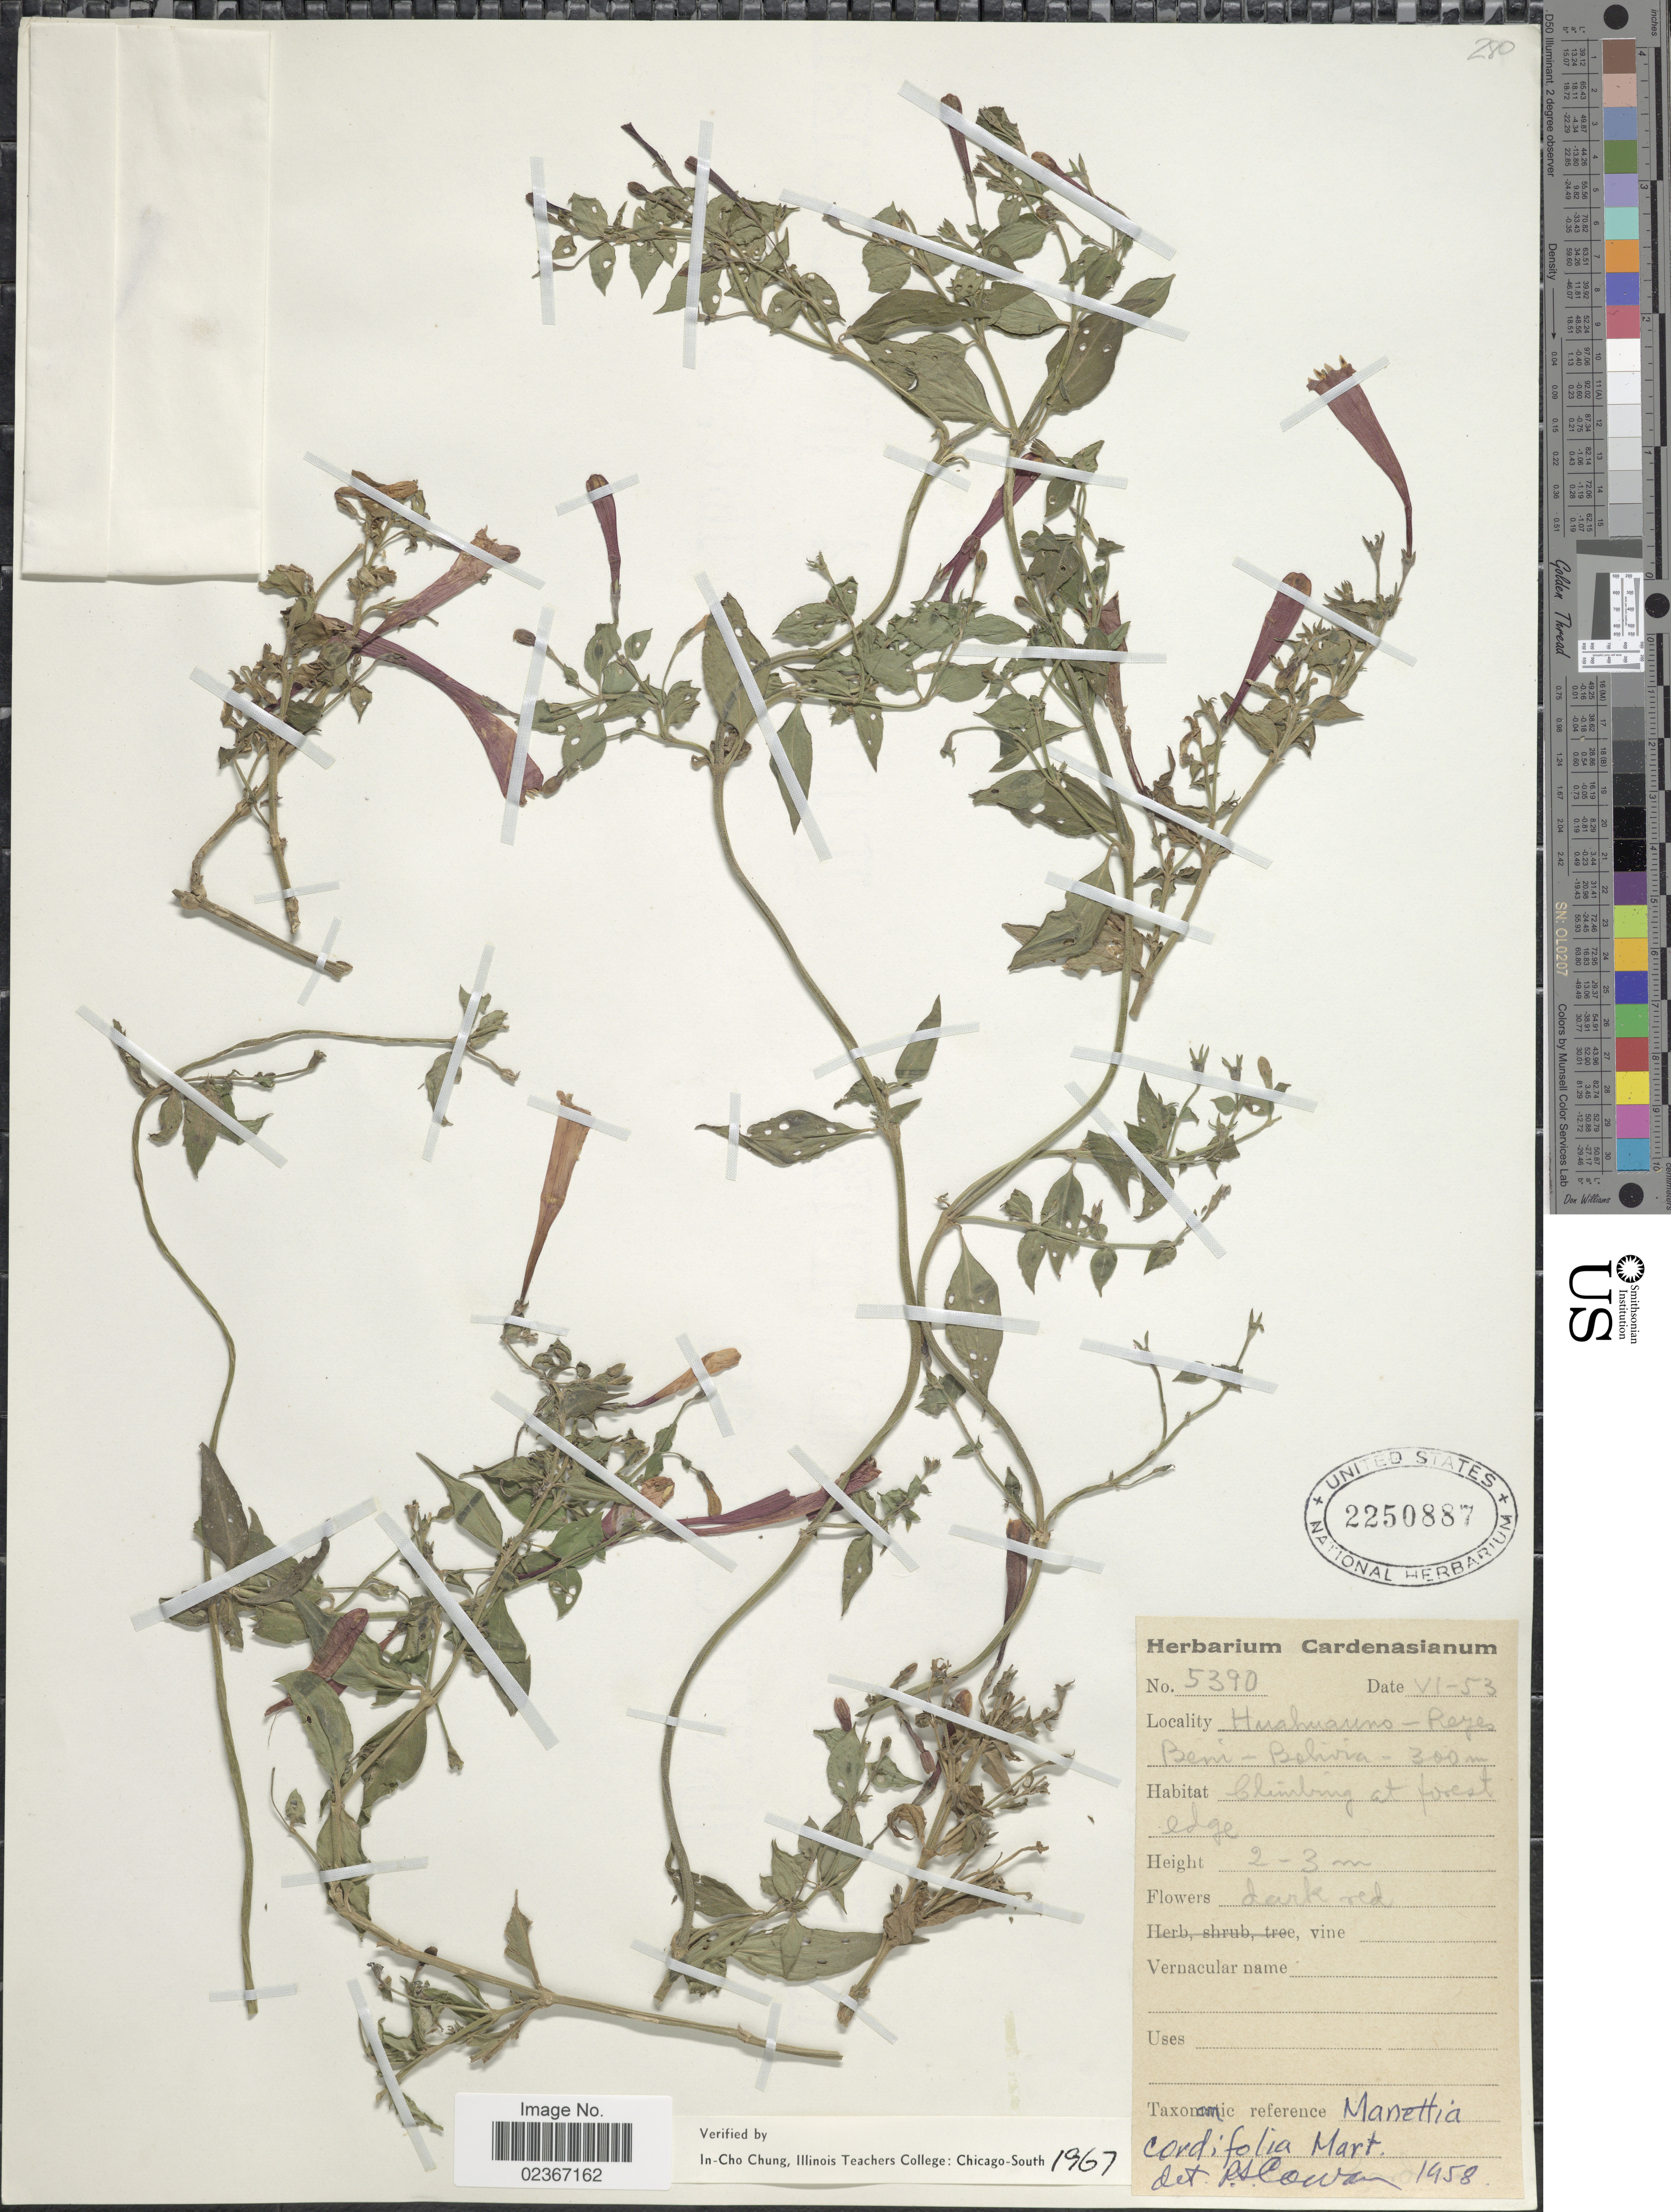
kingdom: Plantae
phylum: Tracheophyta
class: Magnoliopsida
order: Gentianales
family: Rubiaceae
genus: Manettia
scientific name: Manettia cordifolia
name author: Mart.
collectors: ex herb. Cardenasianum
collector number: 5390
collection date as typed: Transcribed d/m/y: /6/53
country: Bolivia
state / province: Beni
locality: Huahuauno - Reyes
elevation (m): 300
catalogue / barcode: US 2250887